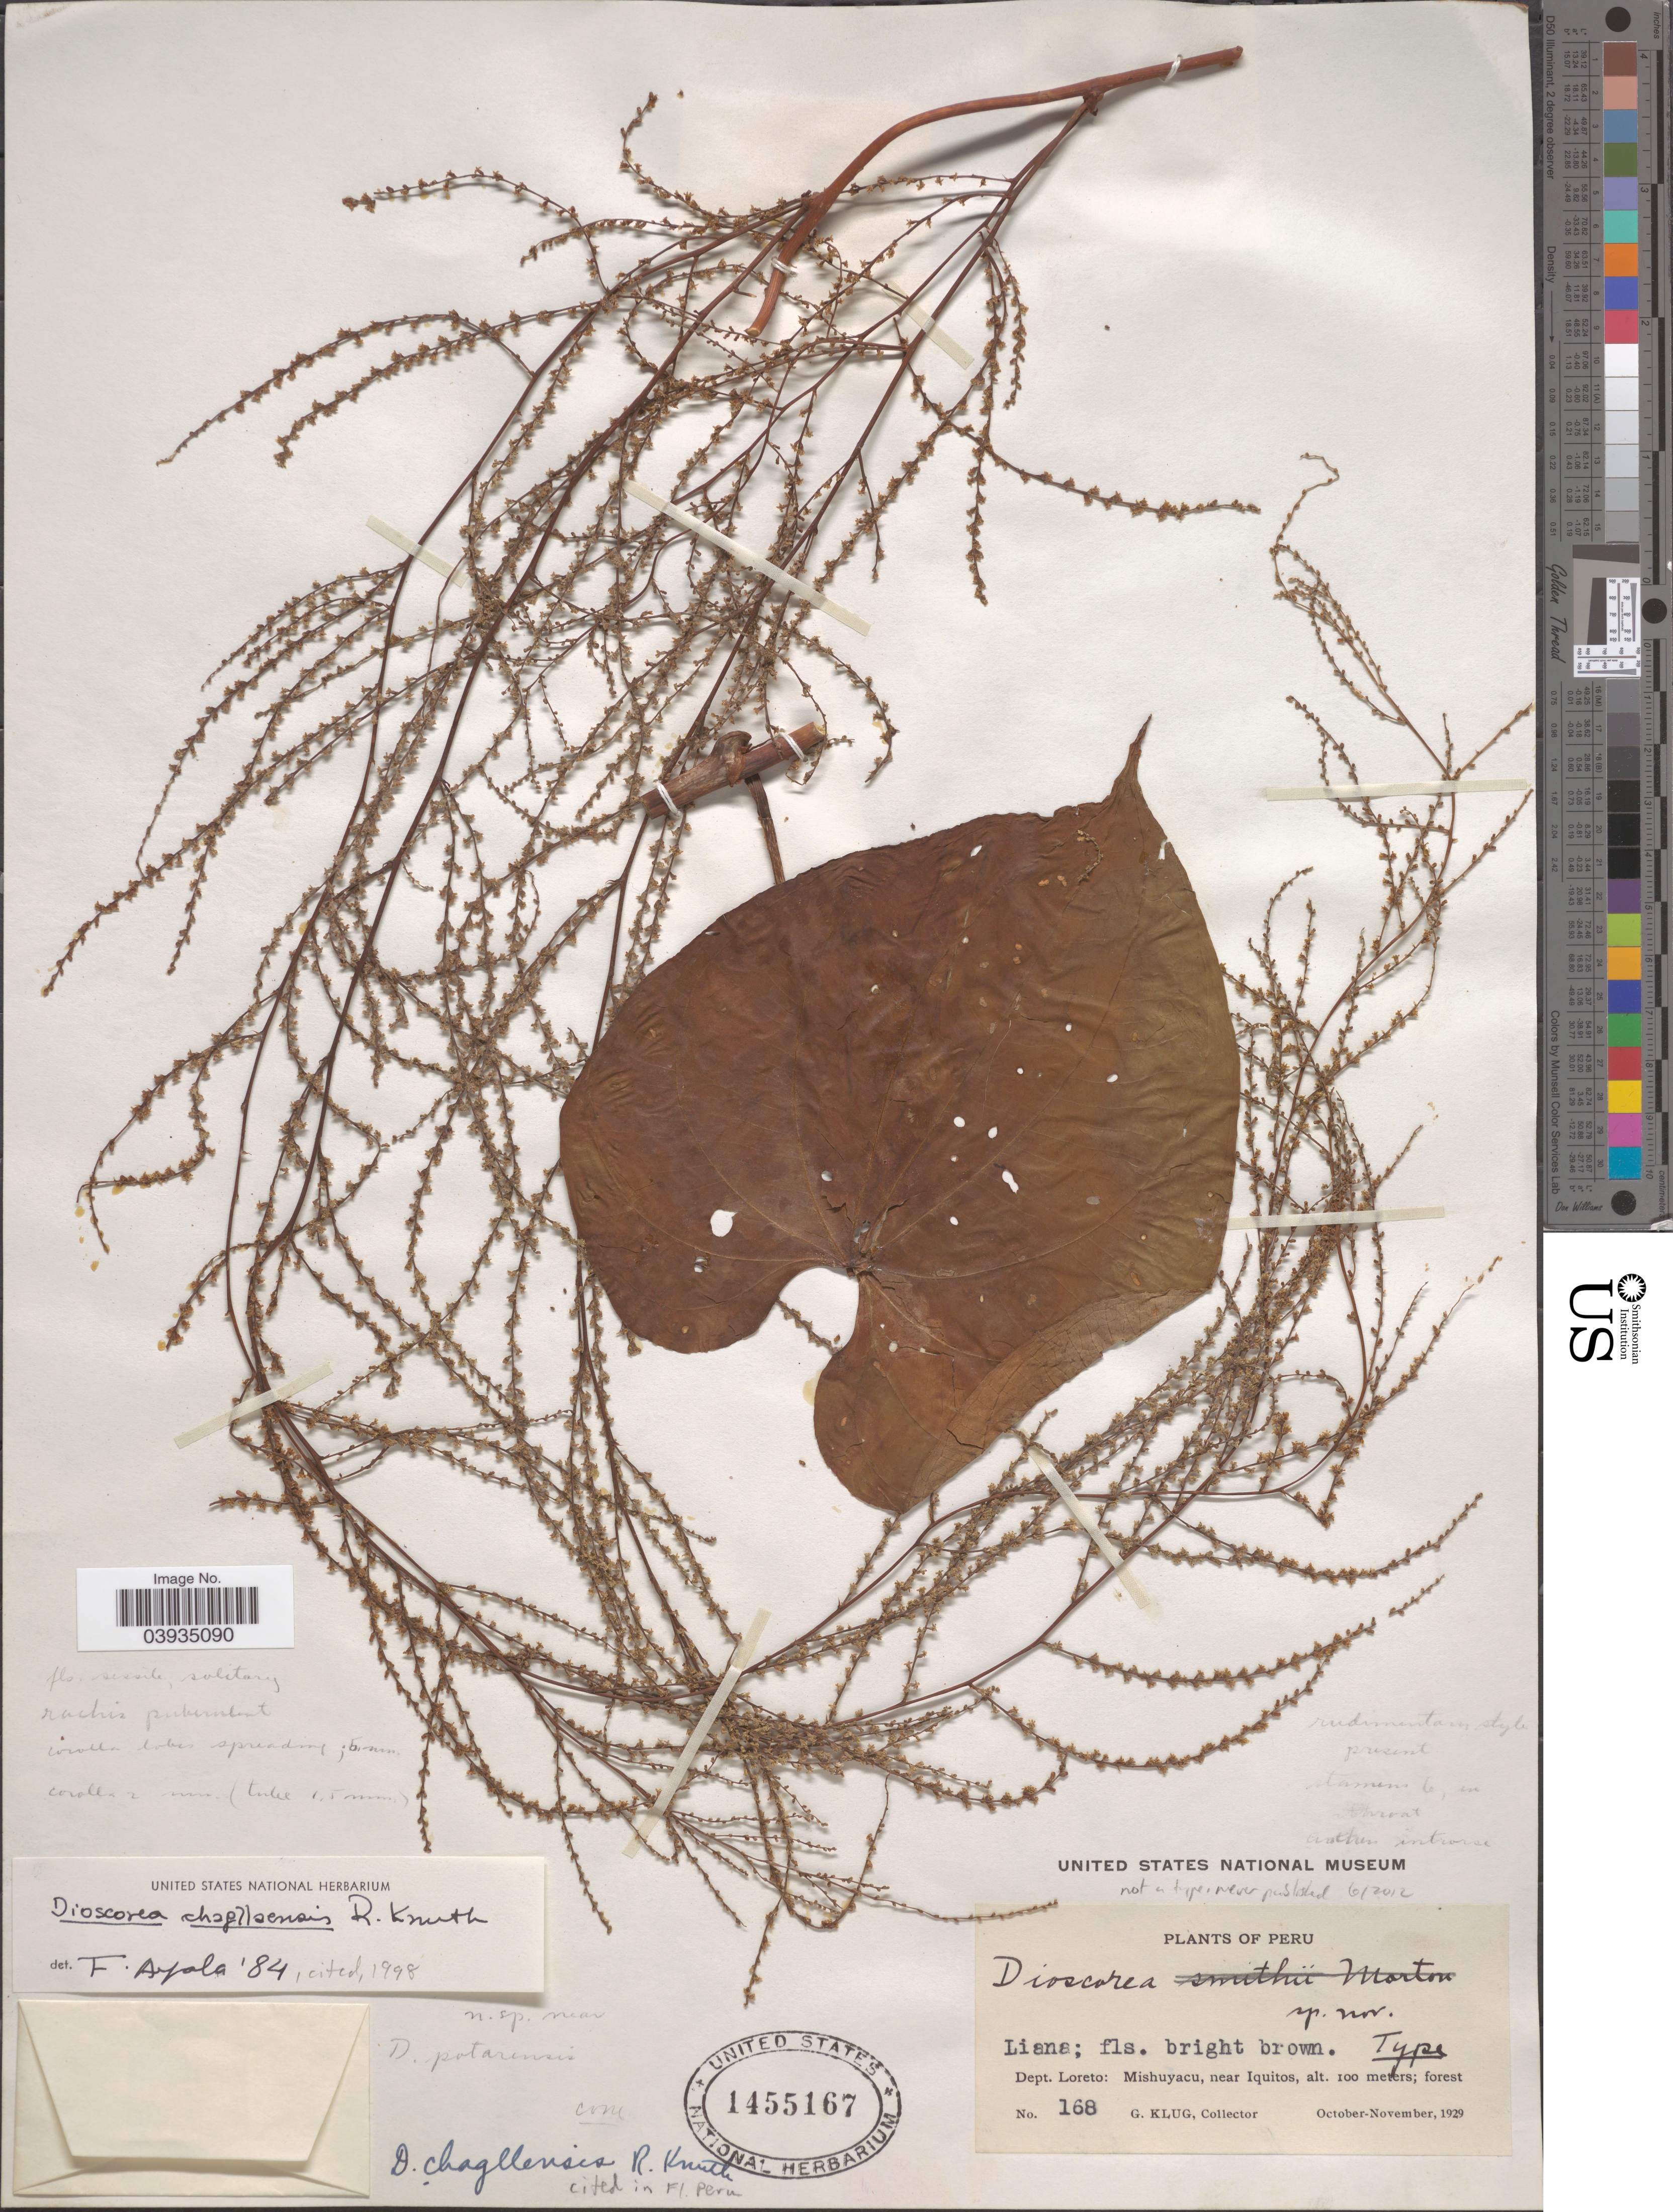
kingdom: Plantae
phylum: Tracheophyta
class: Liliopsida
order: Dioscoreales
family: Dioscoreaceae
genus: Dioscorea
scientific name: Dioscorea chagllaensis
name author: R. Knuth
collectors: G. Klug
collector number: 168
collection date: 1929-10/1929-11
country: Peru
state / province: Loreto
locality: Dept. Loreto: Mishuyacu, near Iquitos.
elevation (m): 100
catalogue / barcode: US 1455167